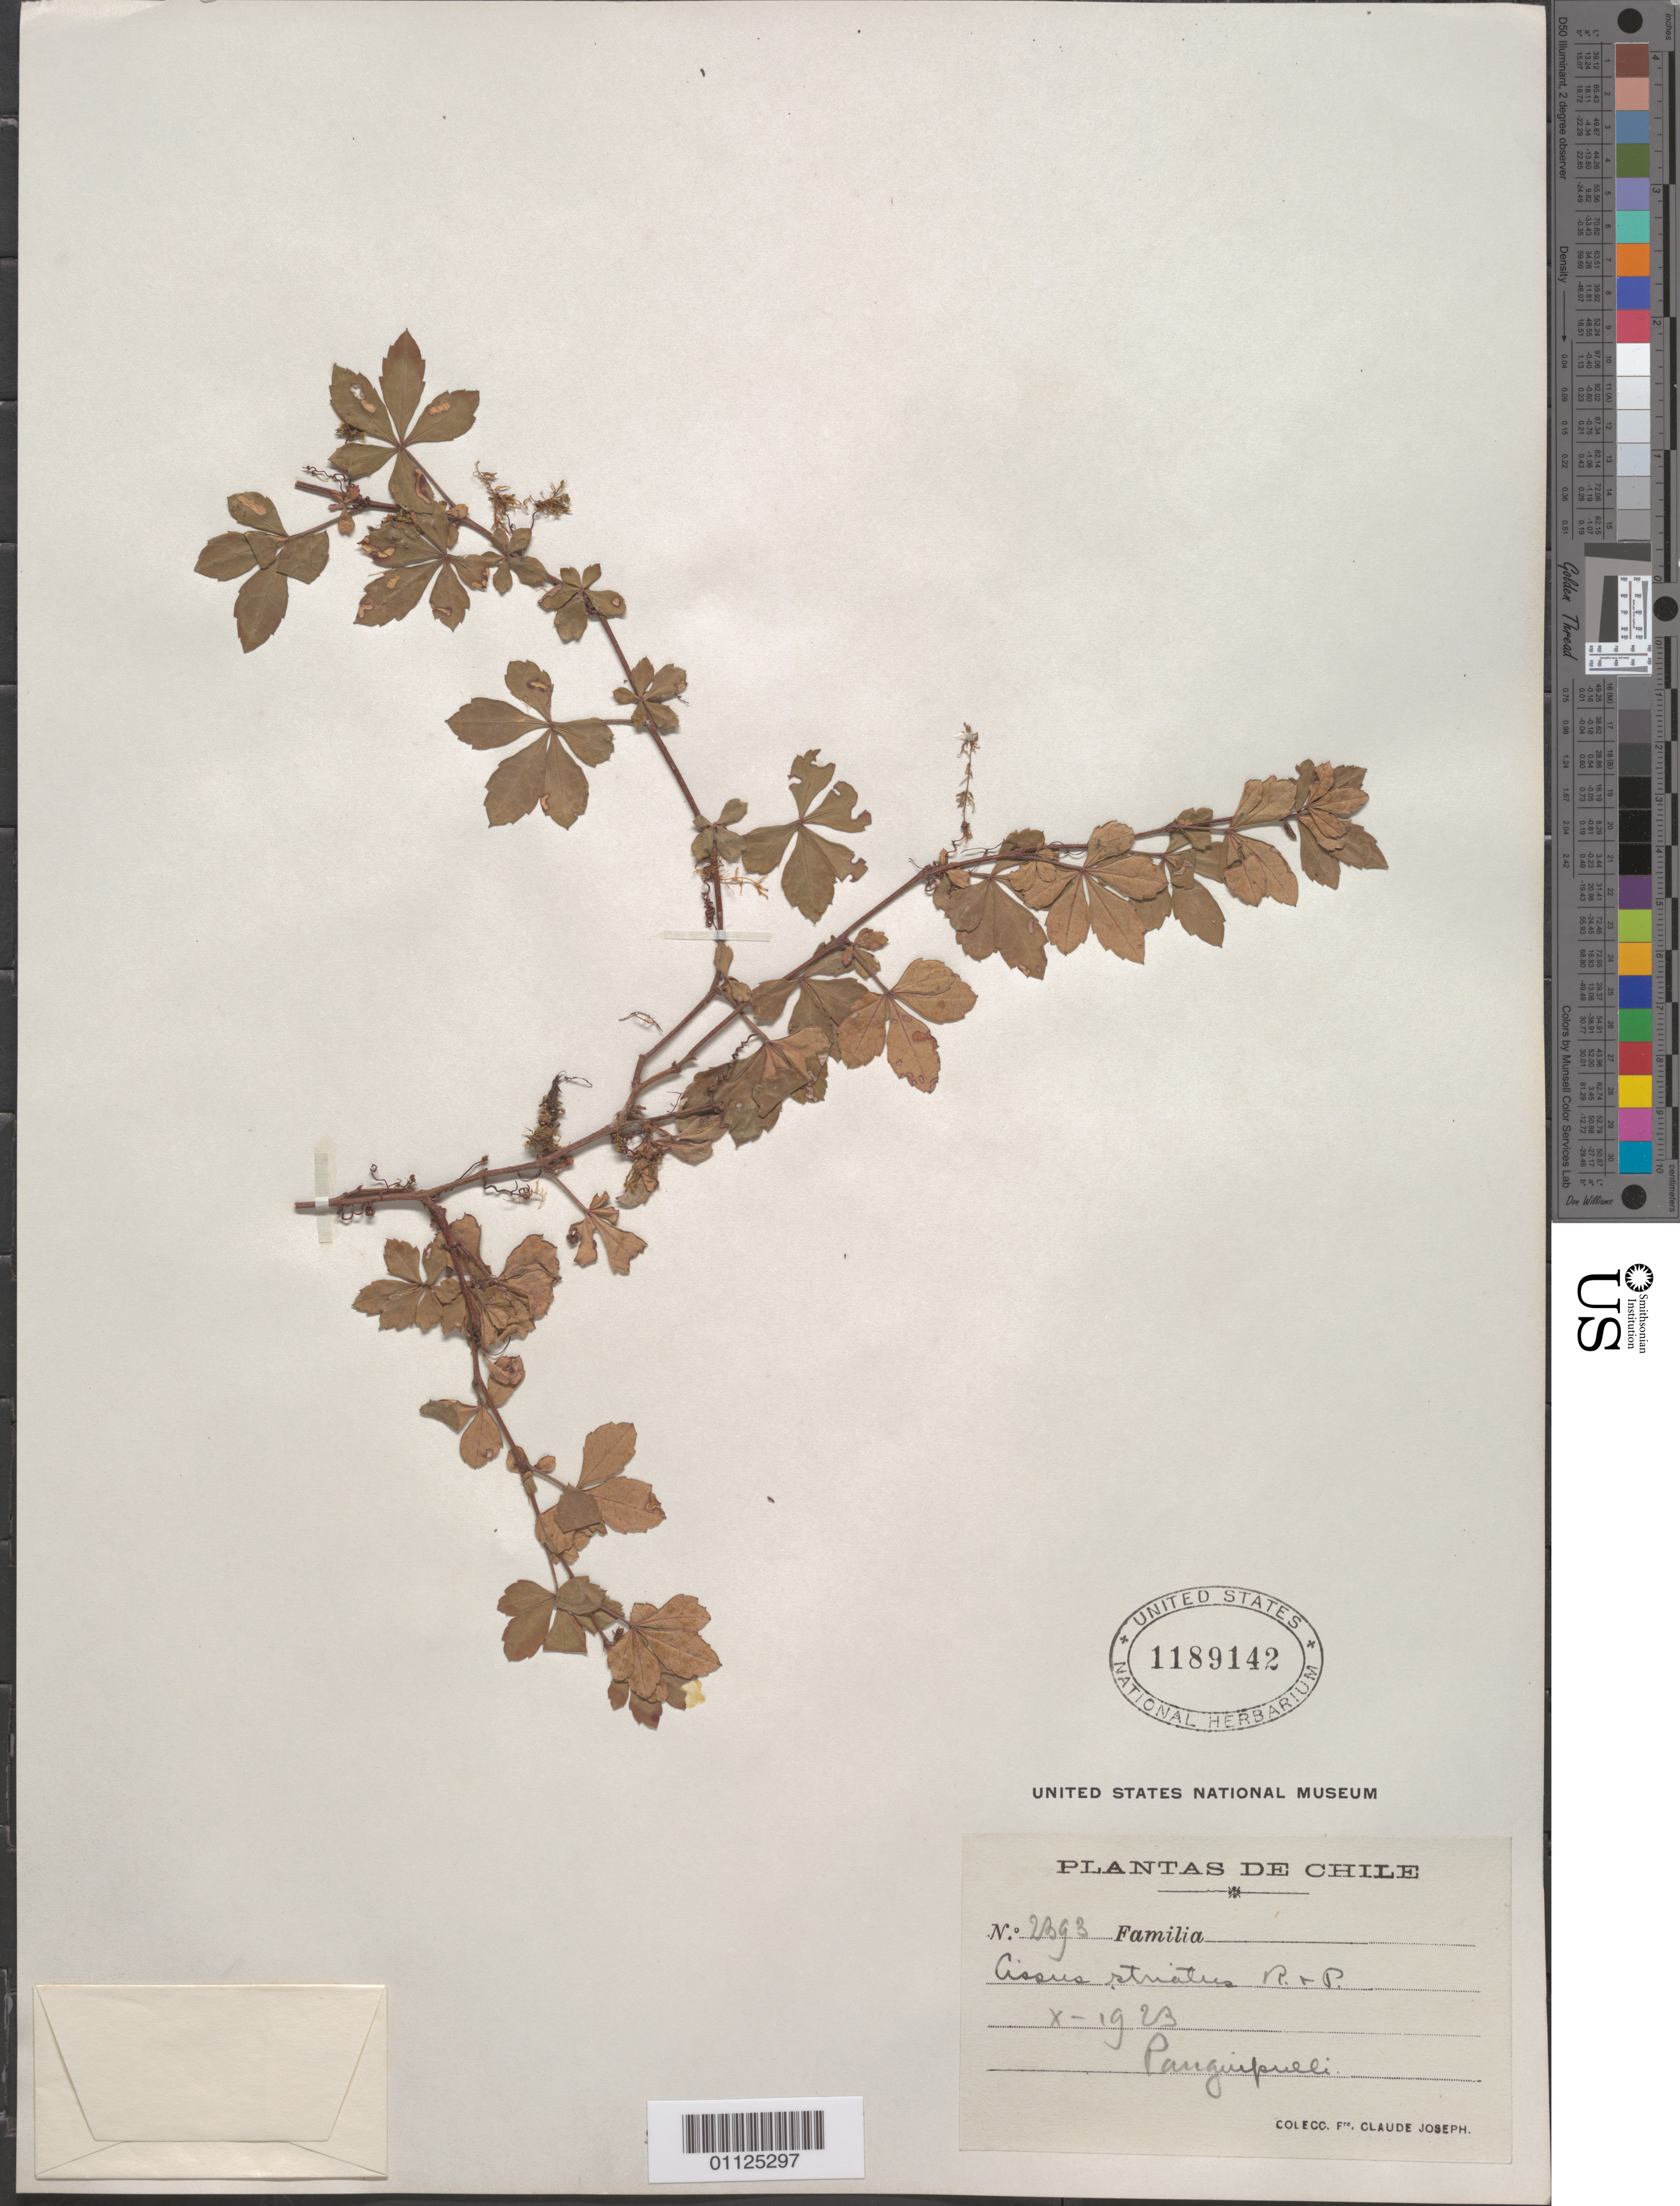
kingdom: Plantae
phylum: Tracheophyta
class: Magnoliopsida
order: Vitales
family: Vitaceae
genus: Clematicissus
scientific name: Clematicissus striata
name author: (Ruiz & Pav.) Lombardi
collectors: Bro. Claude-Joseph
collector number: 2393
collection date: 1923-10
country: Chile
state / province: Los Ríos (XIV)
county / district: Valdivia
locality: Panguipulli.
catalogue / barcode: US 1189142